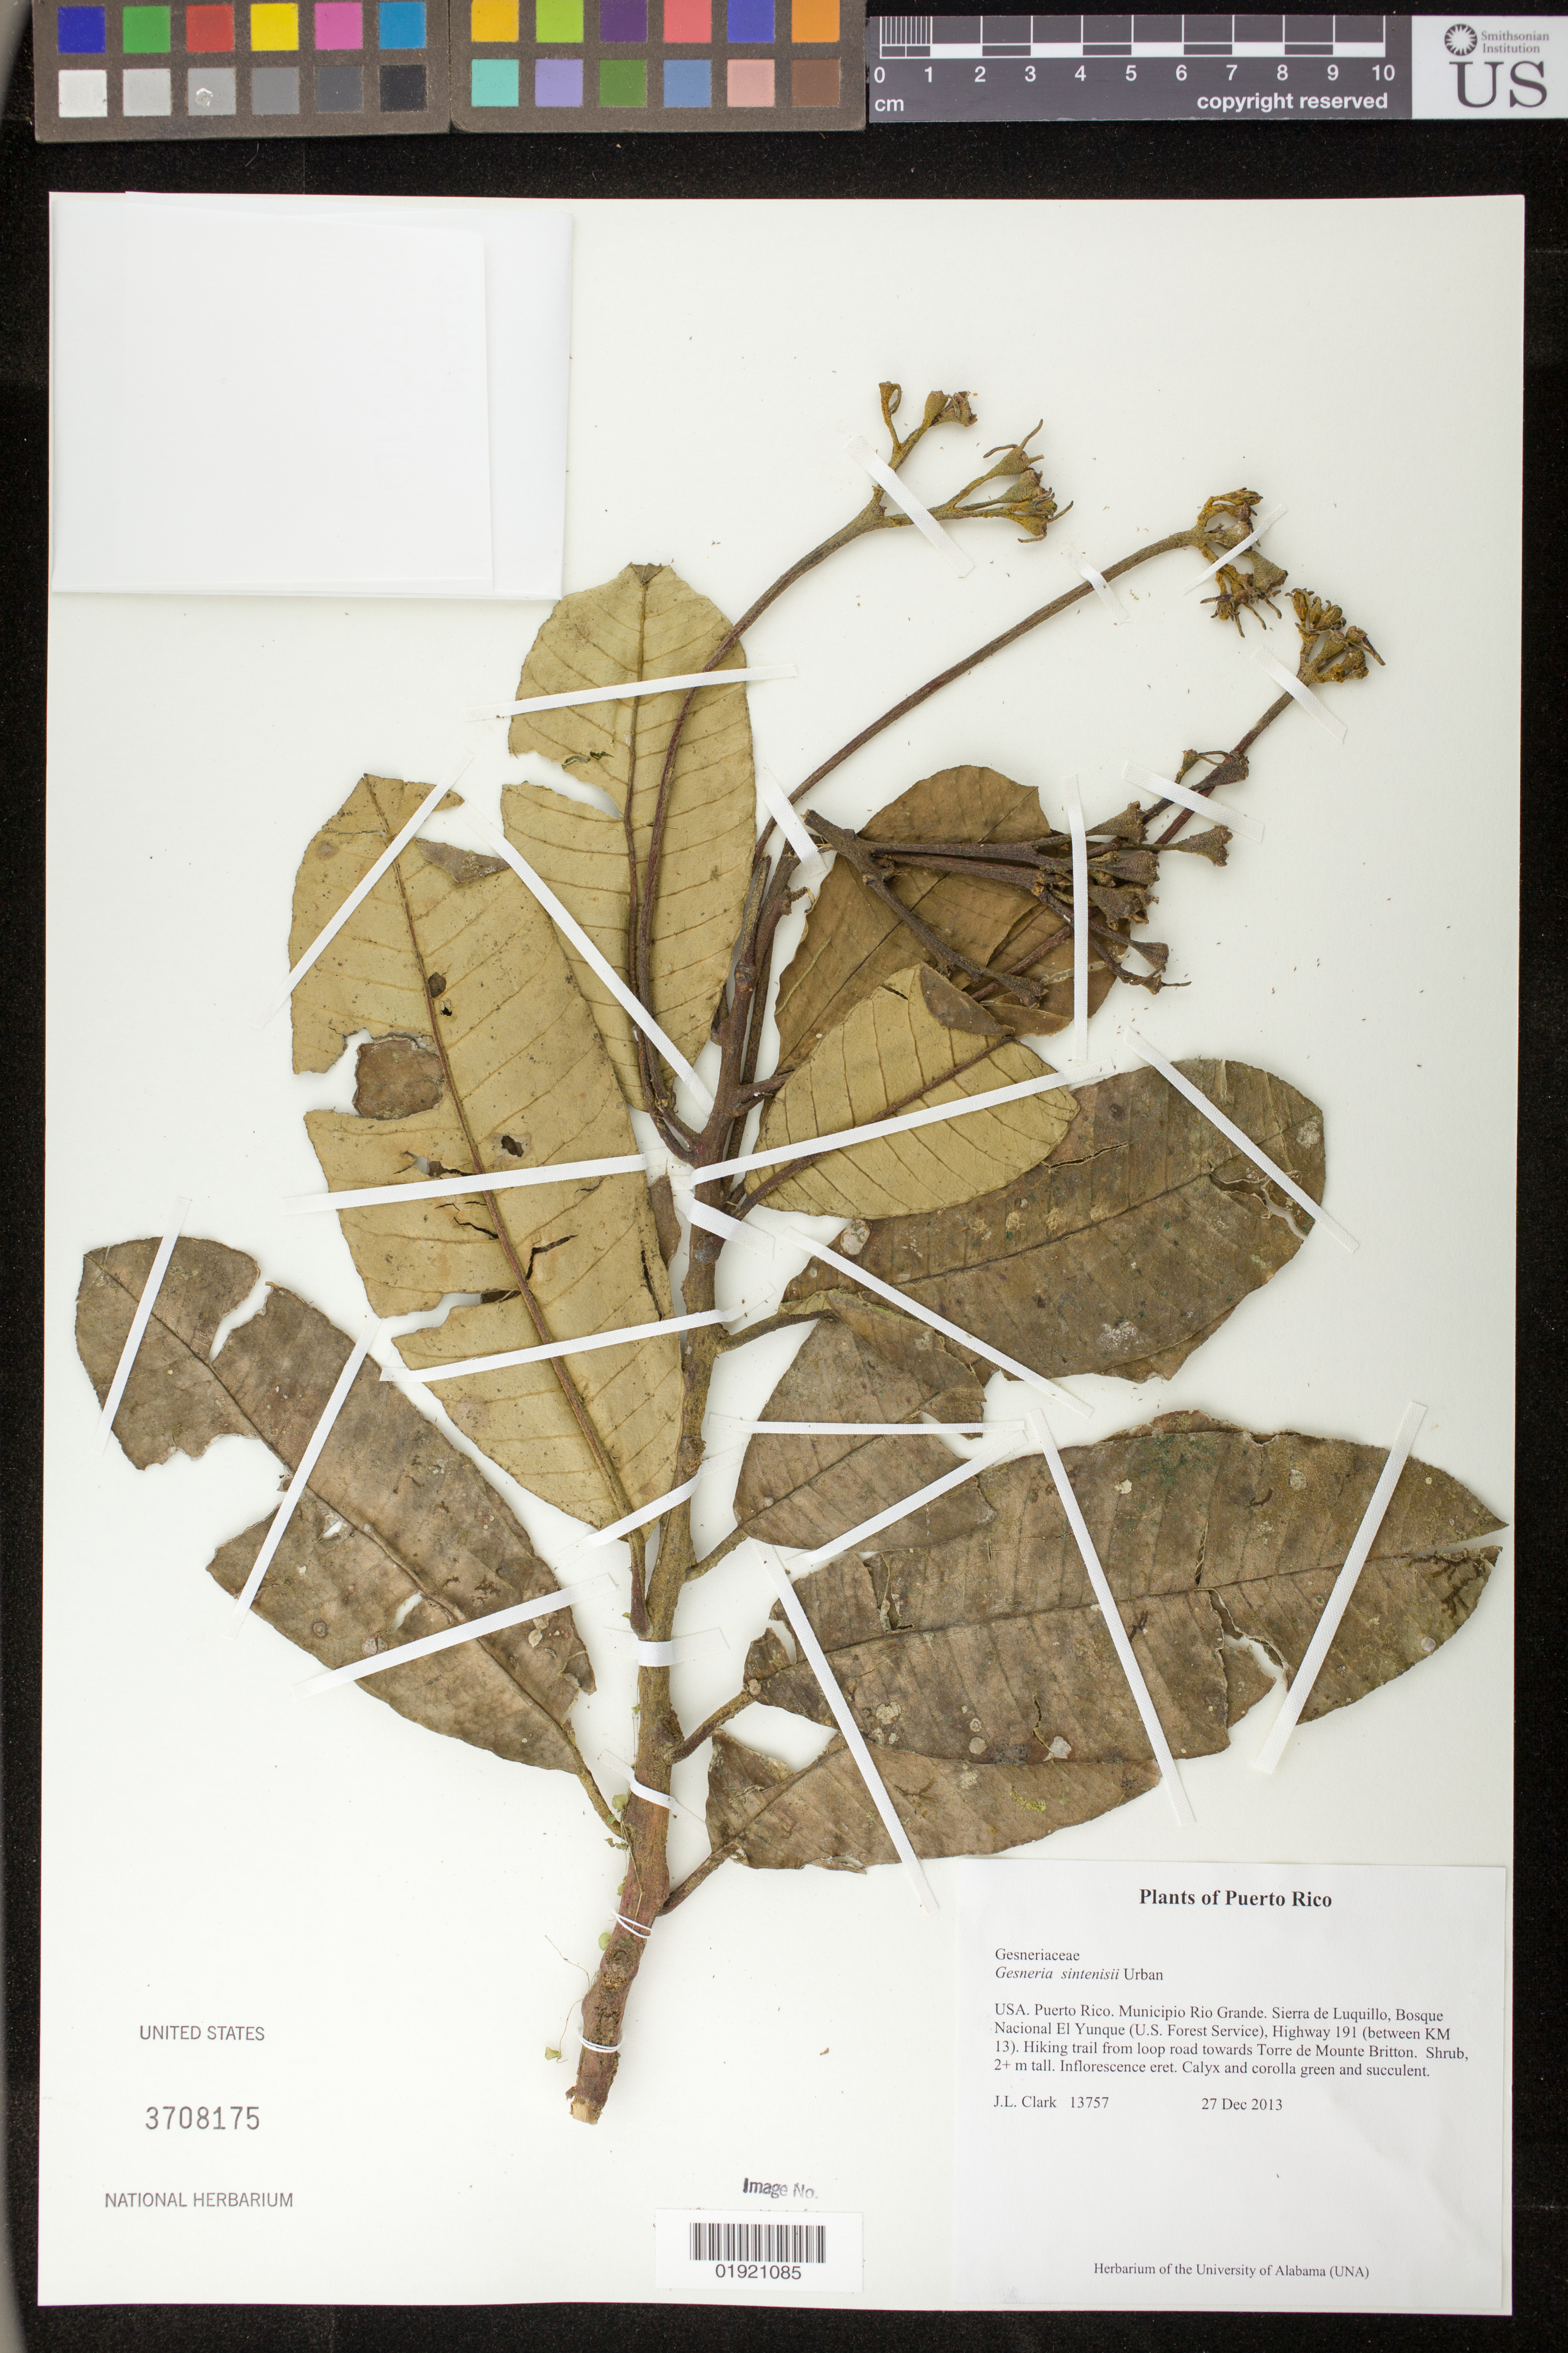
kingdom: Plantae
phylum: Tracheophyta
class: Magnoliopsida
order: Lamiales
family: Gesneriaceae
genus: Gesneria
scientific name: Gesneria sintenisii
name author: Urb.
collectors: J. L. Clark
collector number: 13757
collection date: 2013-12-27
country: Puerto Rico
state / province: Río Grande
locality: Sierra de Luquillo, Bosque Nacional El Yunque (US Forest Service), Highway 191 (between KM 13). Hiking trail from loop road towards Torre de Mounte Britton.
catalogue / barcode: US 3708175